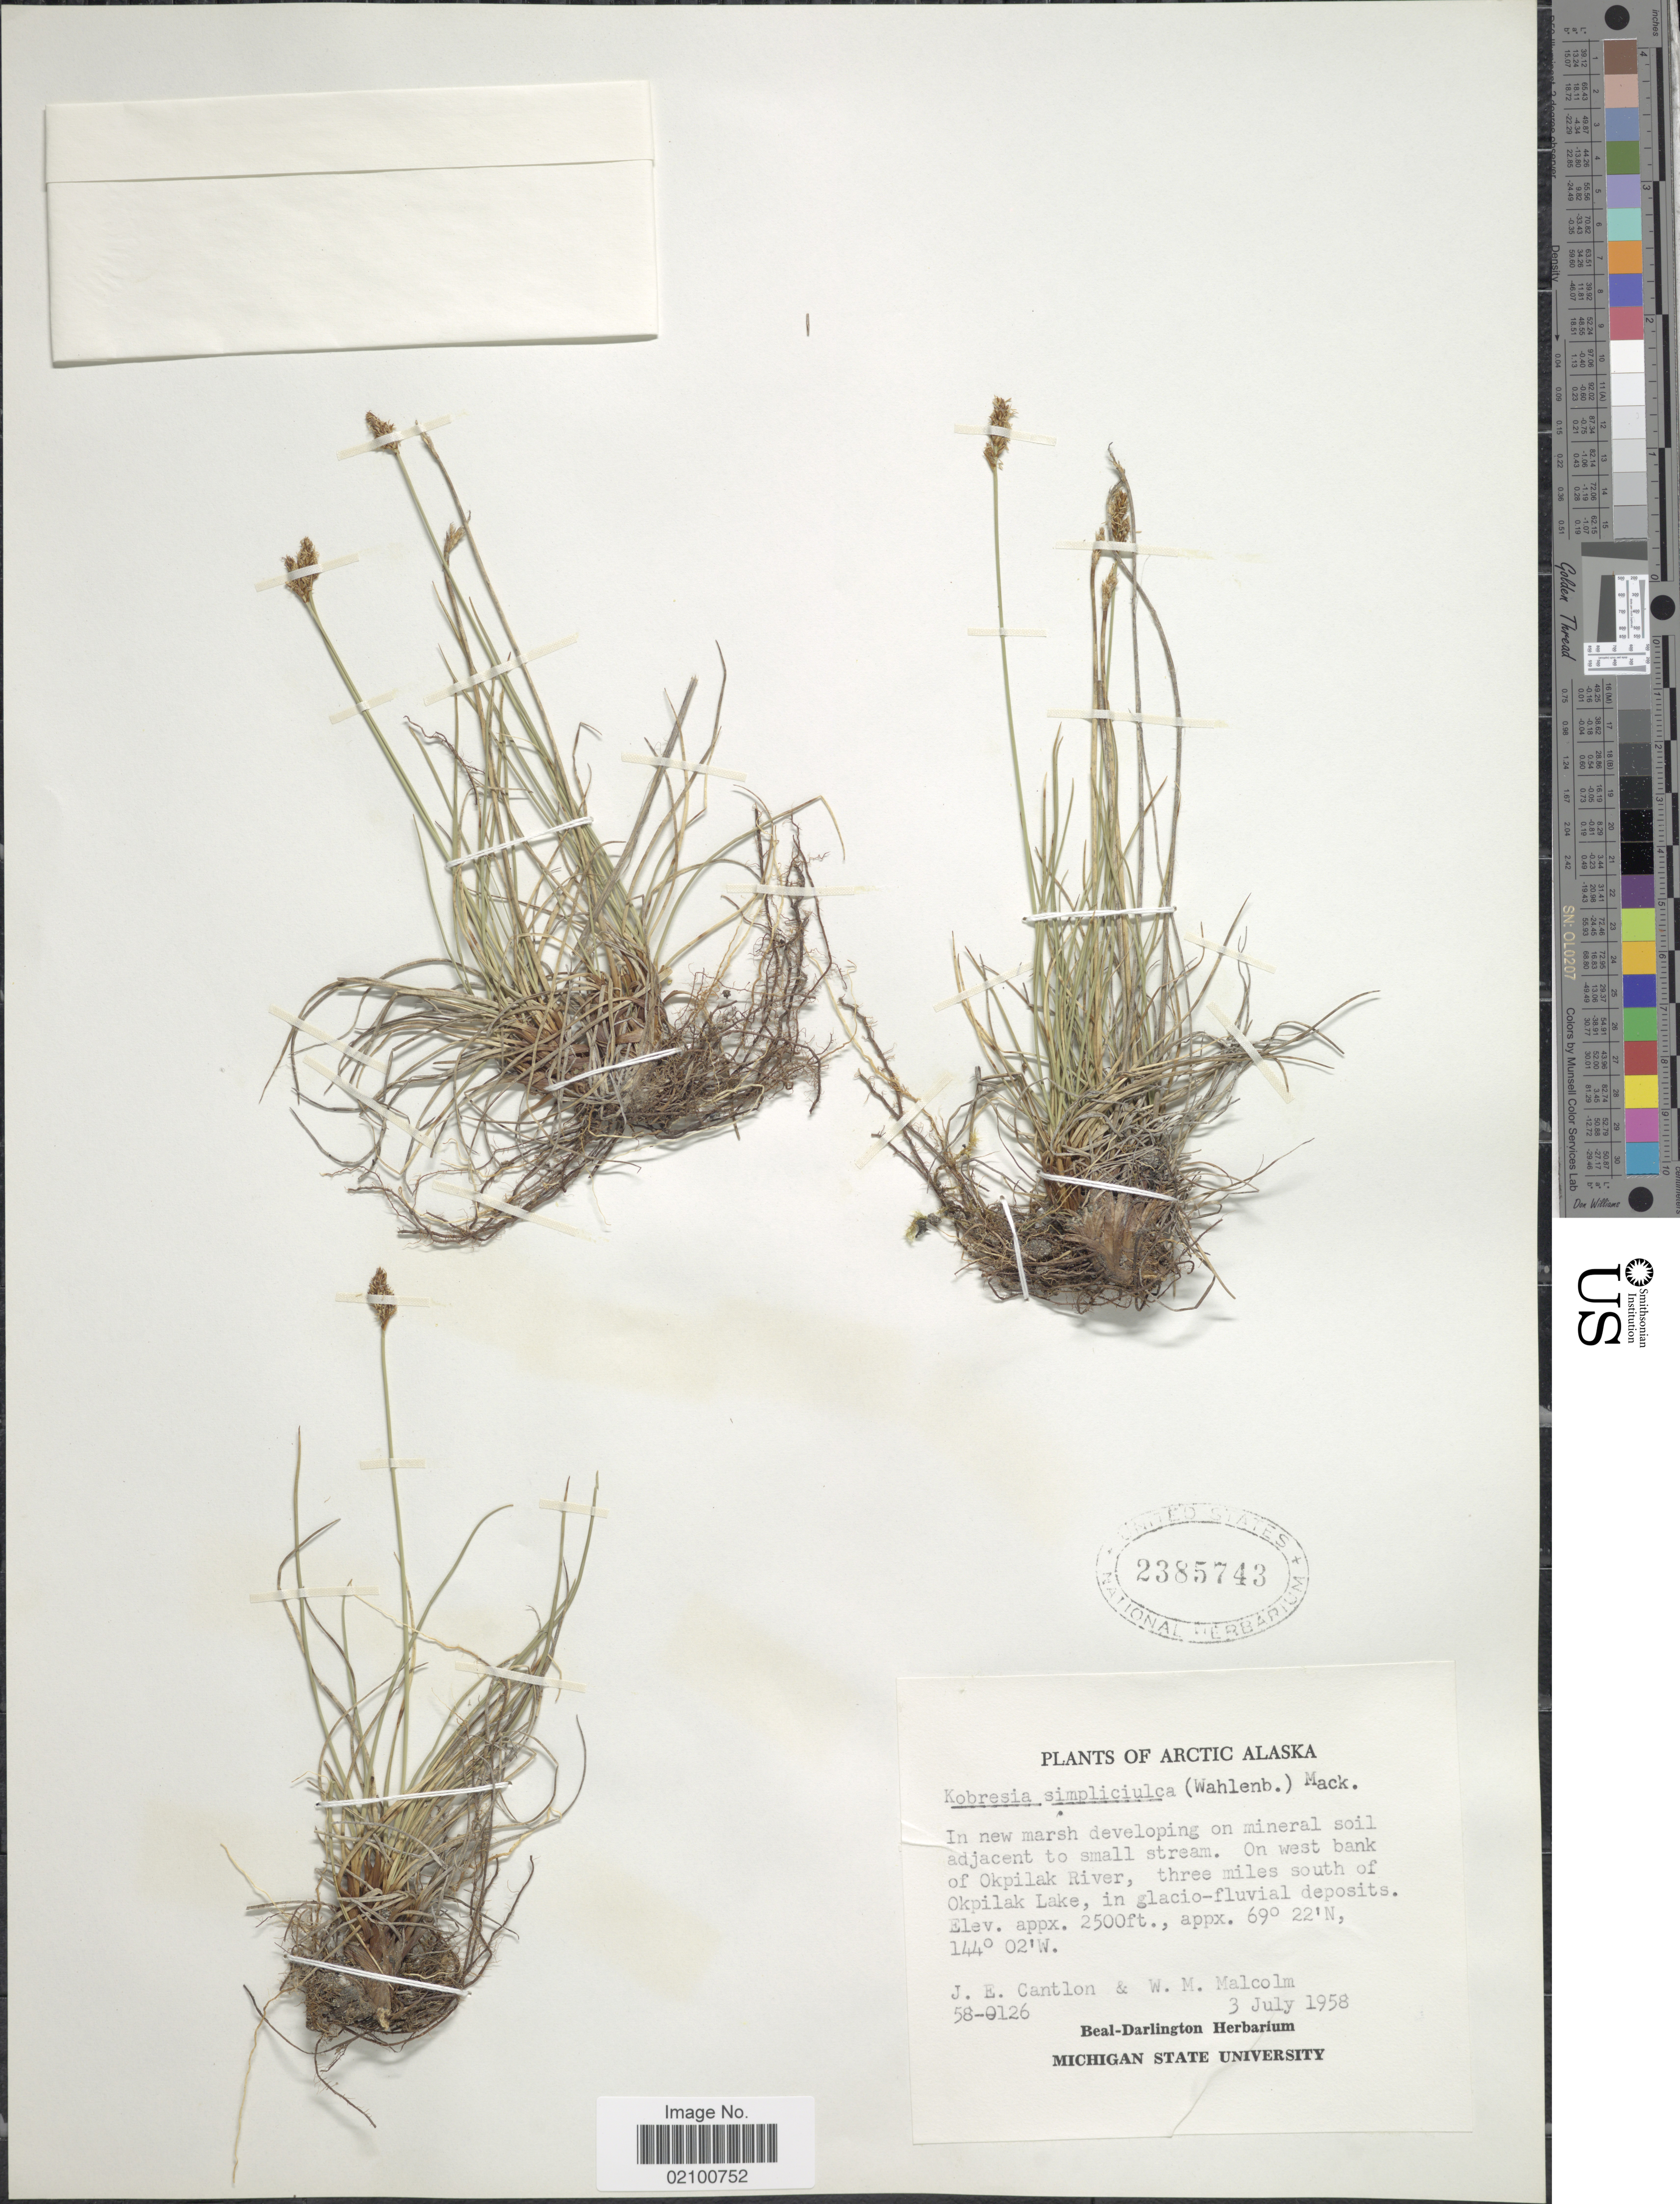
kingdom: Plantae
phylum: Tracheophyta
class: Liliopsida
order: Poales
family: Cyperaceae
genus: Carex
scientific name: Carex simpliciuscula subsp. simpliciuscula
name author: Wahlenb.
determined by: Strong, M. T., (US), Smithsonian Institution - National Museum of Natural History (UNITED STATES)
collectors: J. Cantlon & W. Malcolm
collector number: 58-0126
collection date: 1958-07-03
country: United States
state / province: Alaska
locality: Arctic Alaska, west bank of Okpilak River, three miles south of Okpilak Lake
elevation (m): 762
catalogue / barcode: US 2385743